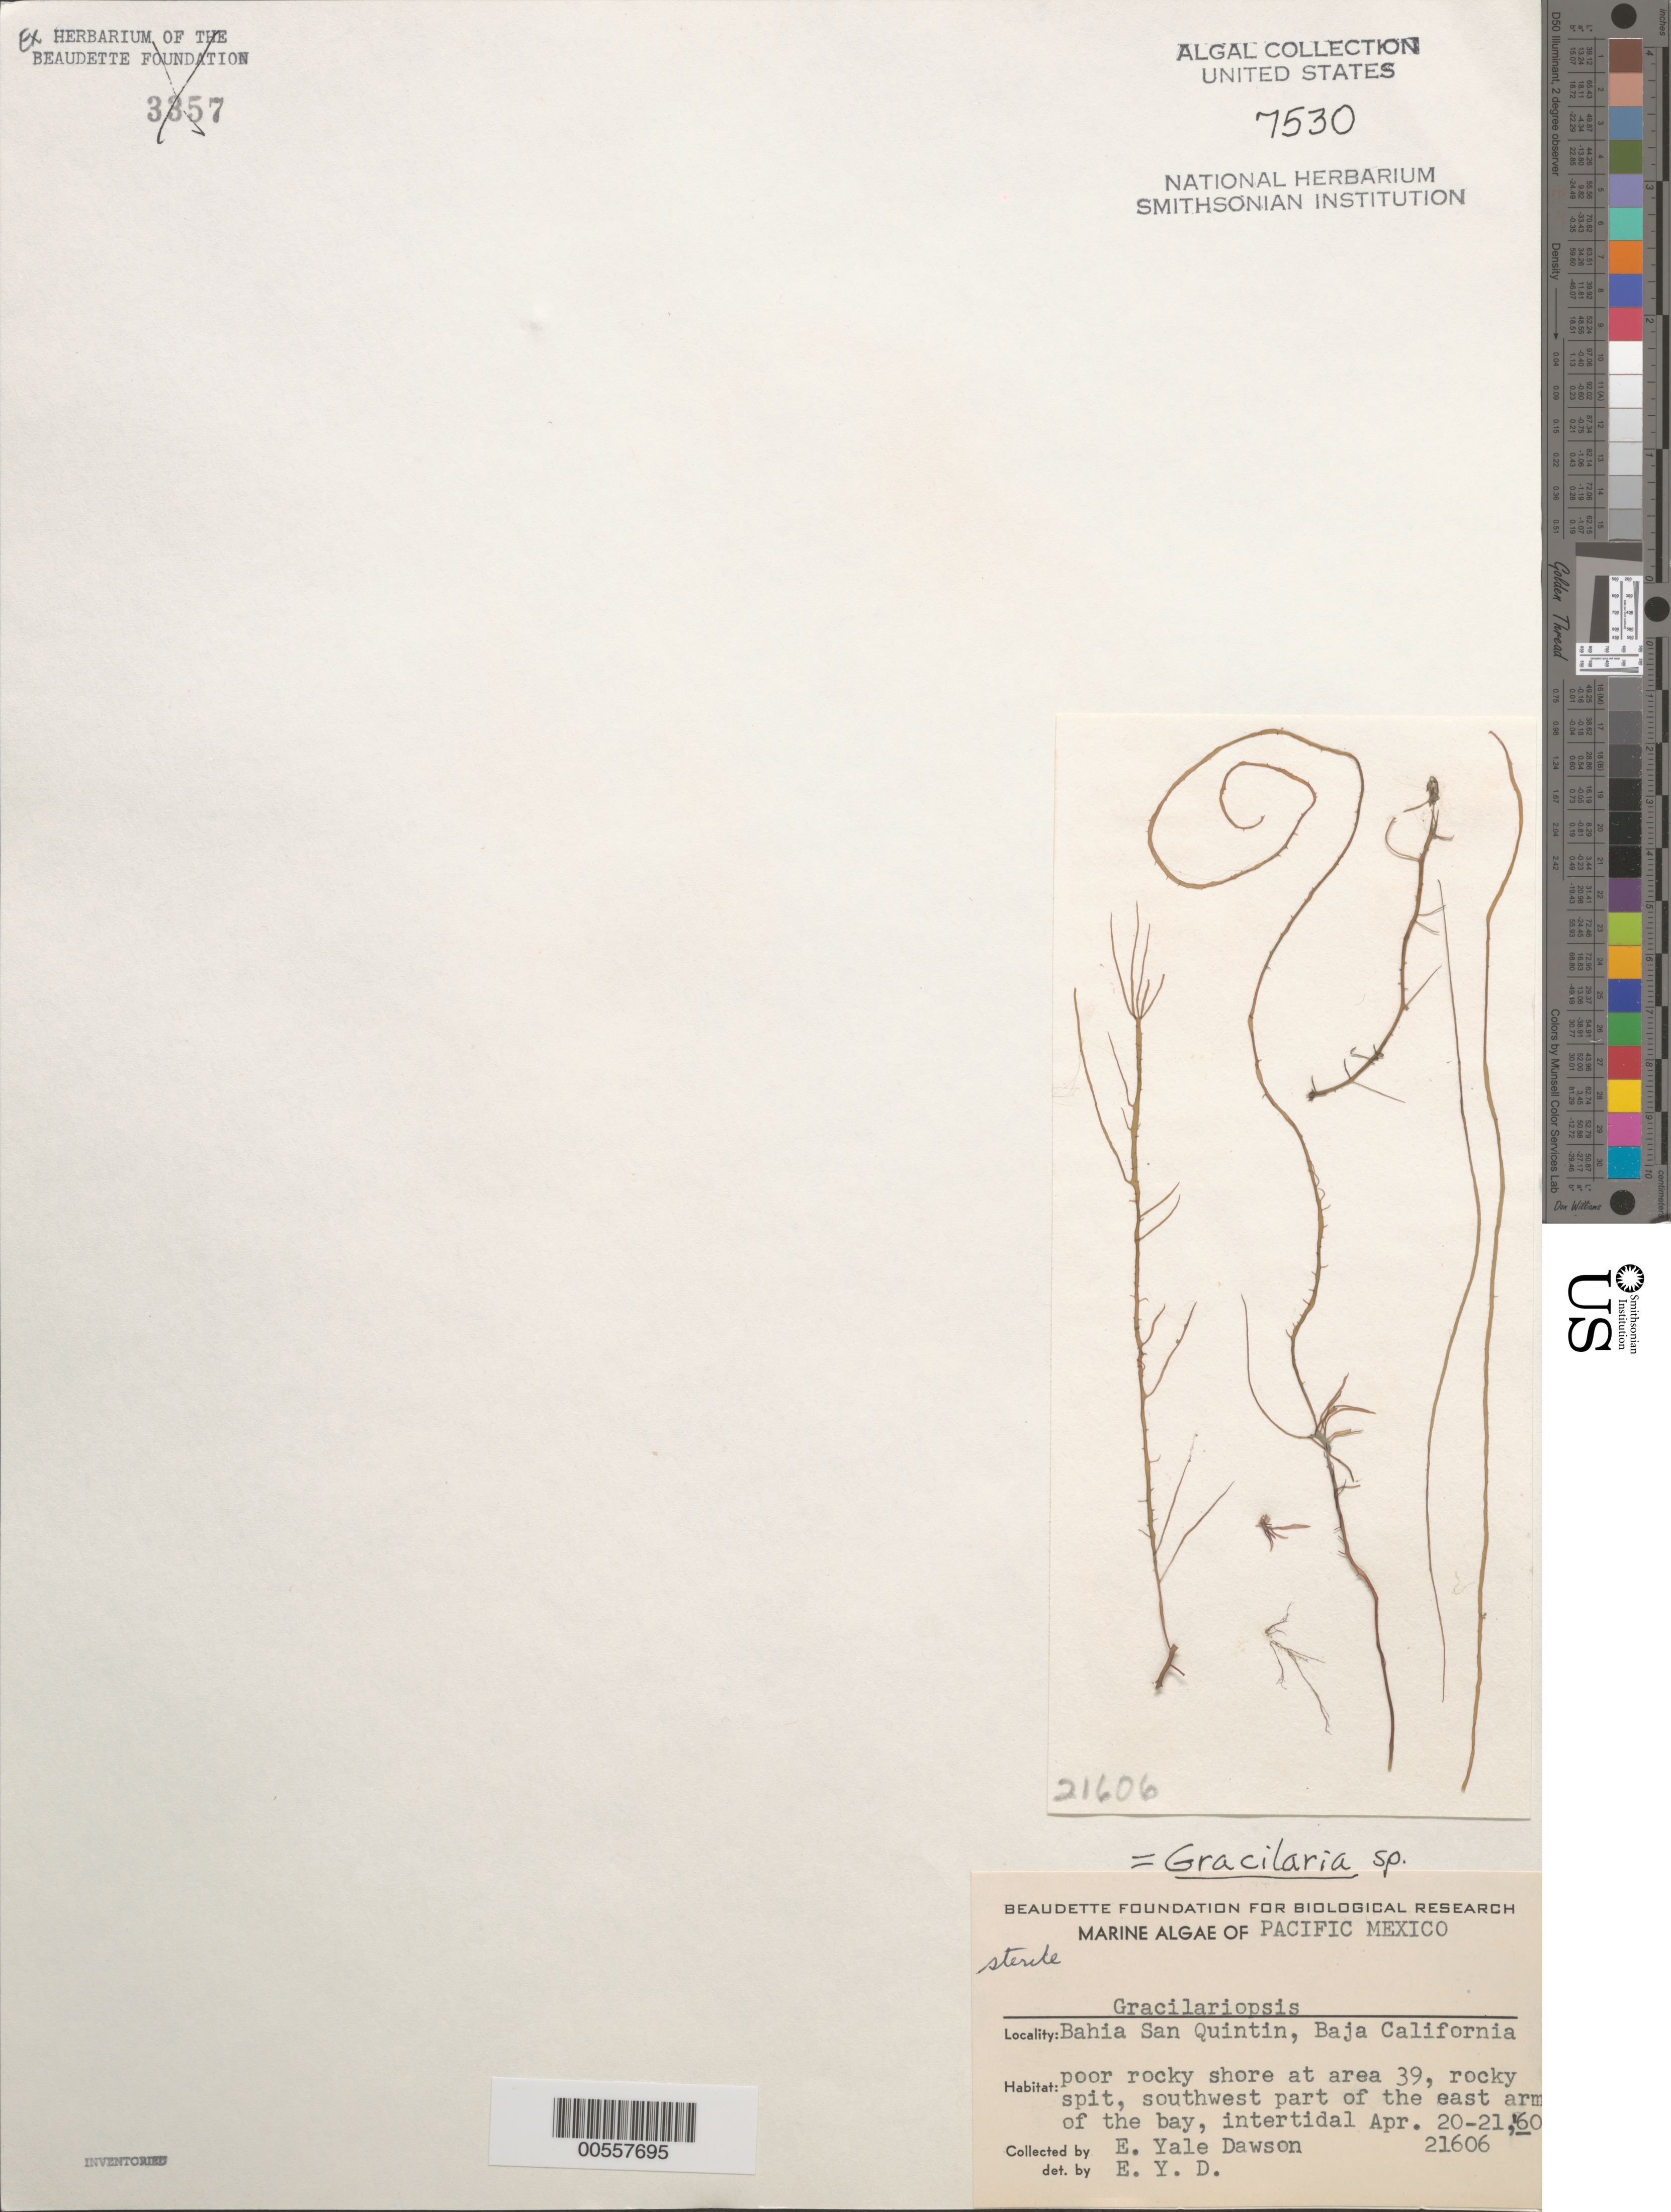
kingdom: Plantae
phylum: Rhodophyta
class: Florideophyceae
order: Gracilariales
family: Gracilariaceae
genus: Gracilaria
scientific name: Gracilaria sp.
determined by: Dawson, E. Y.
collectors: E. Y. Dawson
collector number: EYD 21606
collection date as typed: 20 Apr 1960 TO 21 Apr 1960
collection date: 1960-04-20/1960-04-21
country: Mexico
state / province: Baja California Norte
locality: Bahia San Quintin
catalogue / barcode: US 7530